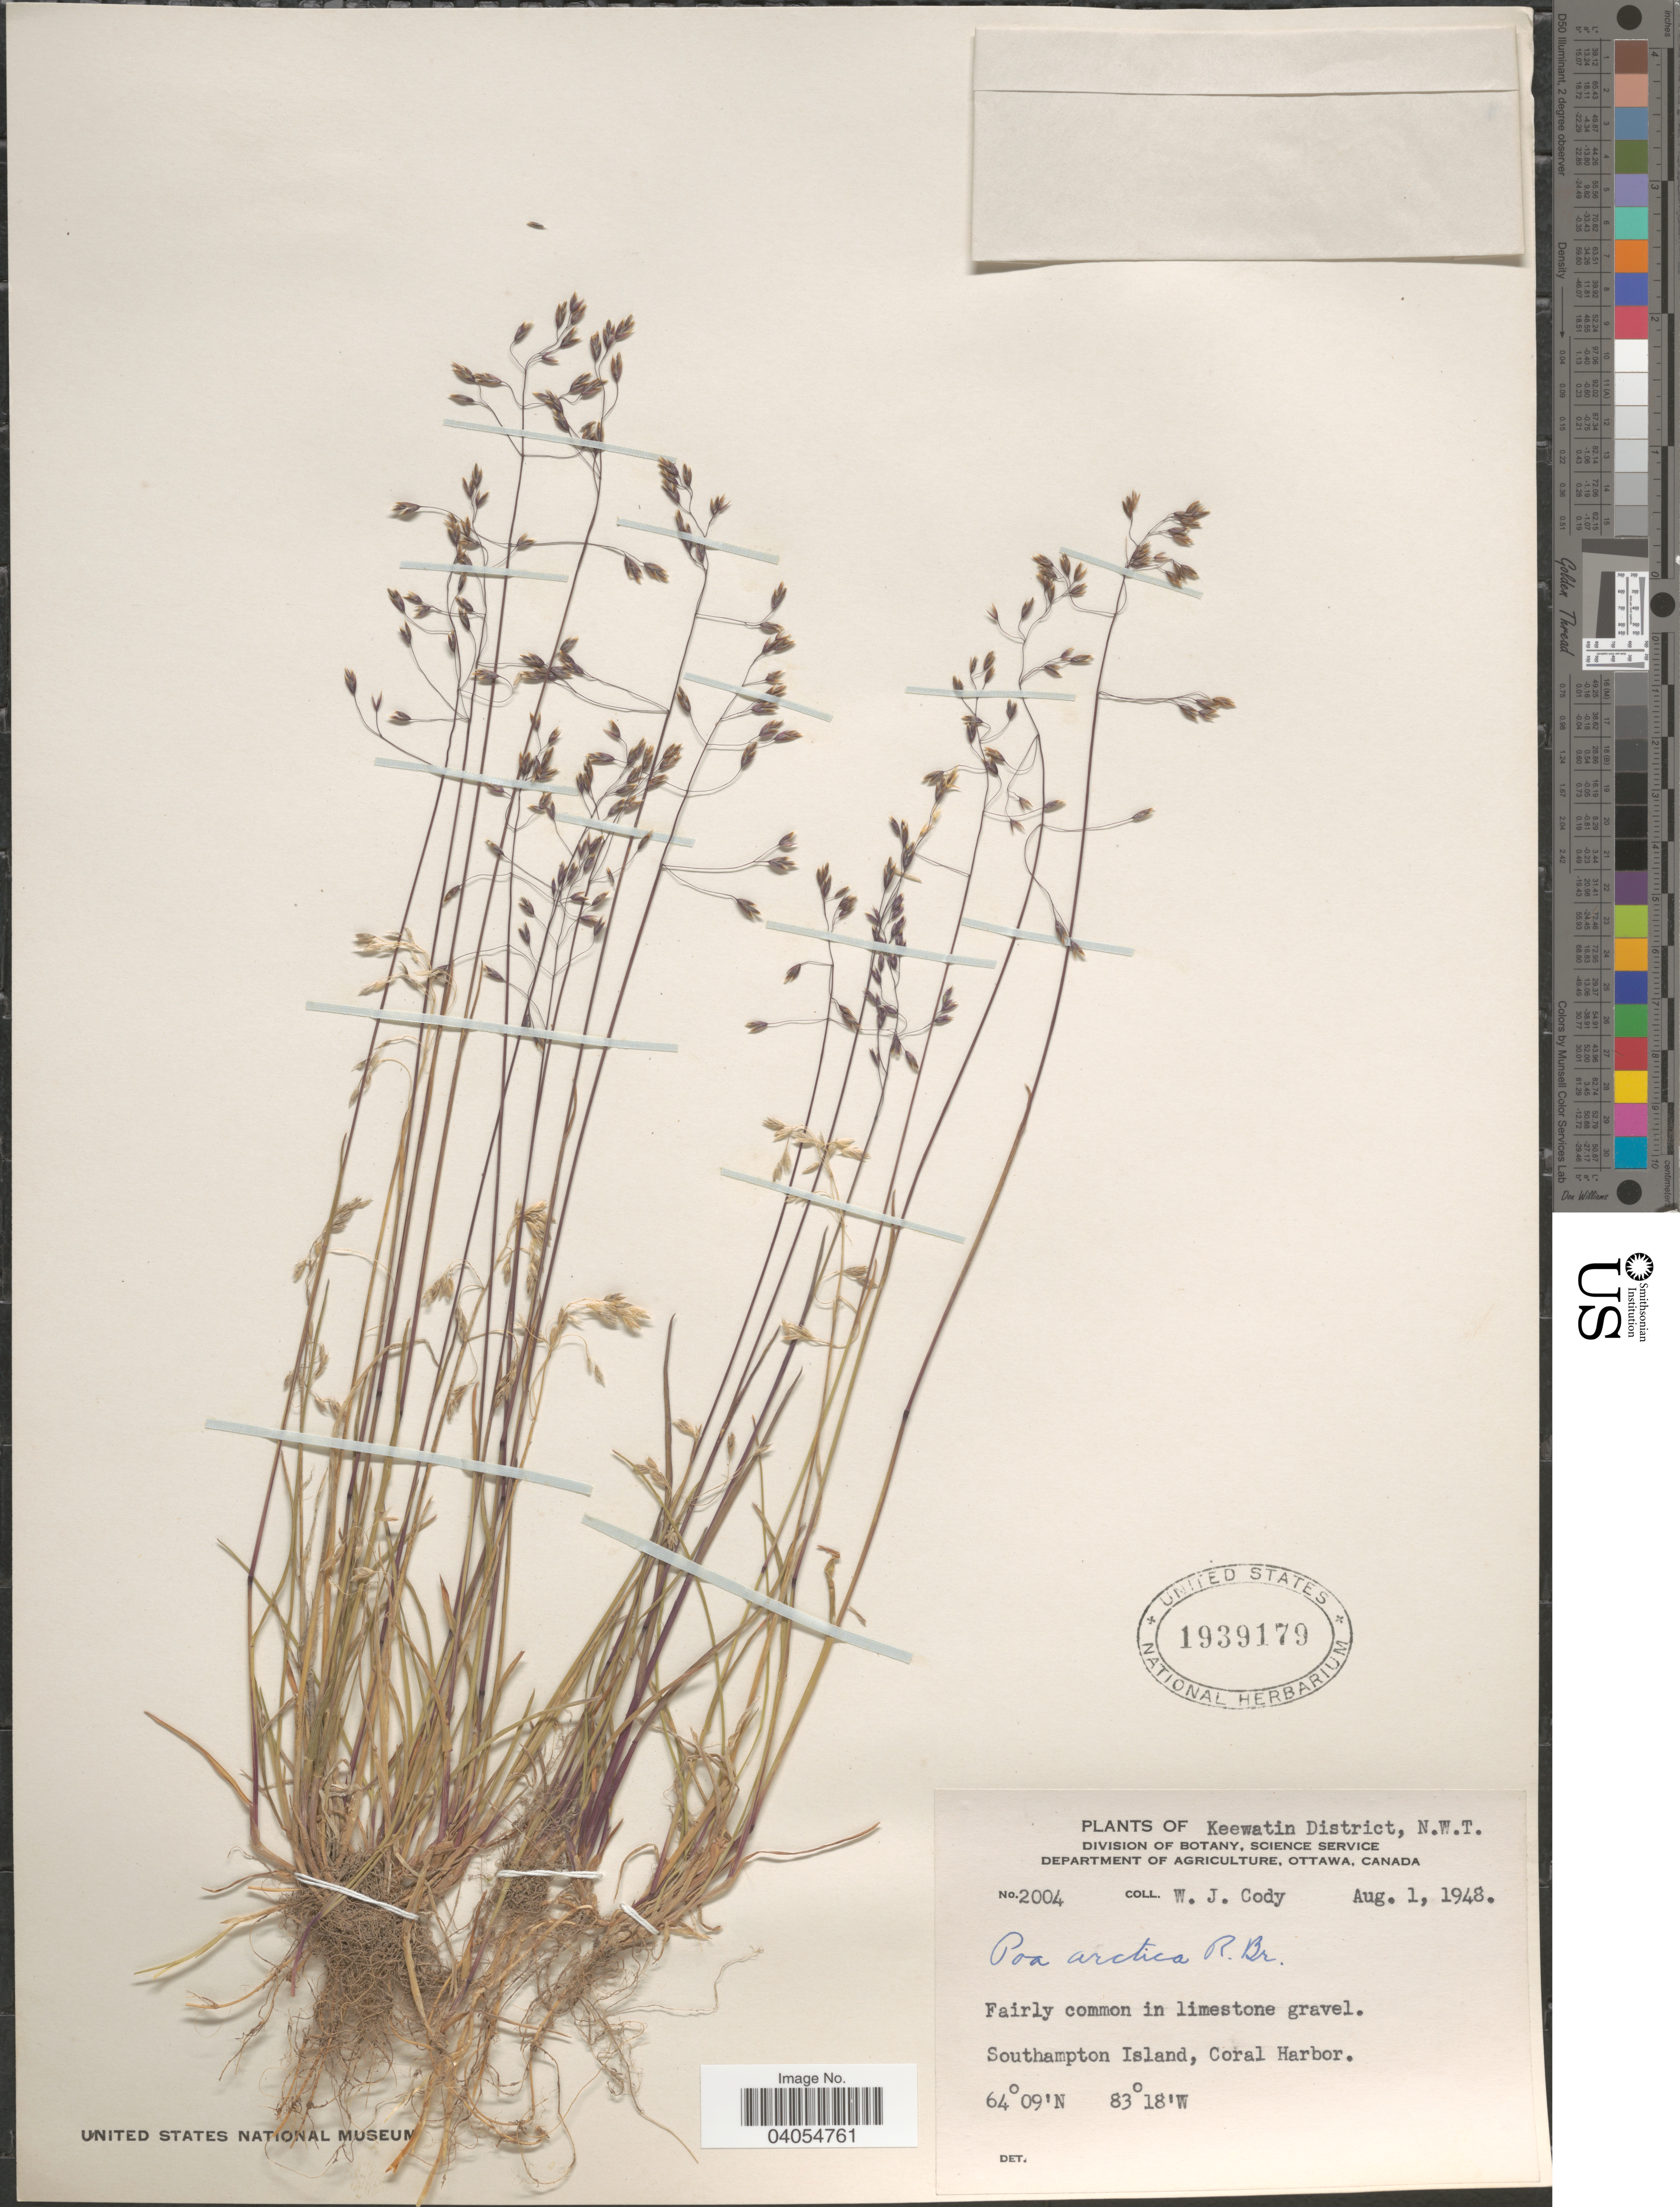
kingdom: Plantae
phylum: Tracheophyta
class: Liliopsida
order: Poales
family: Poaceae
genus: Poa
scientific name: Poa arctica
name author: R. Br.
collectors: W. Cody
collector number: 2004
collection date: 1948-08-01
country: Canada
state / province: Northwest Territories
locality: Keewatin District. Southampton Island, Coral Harbor.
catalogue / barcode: US 1939179